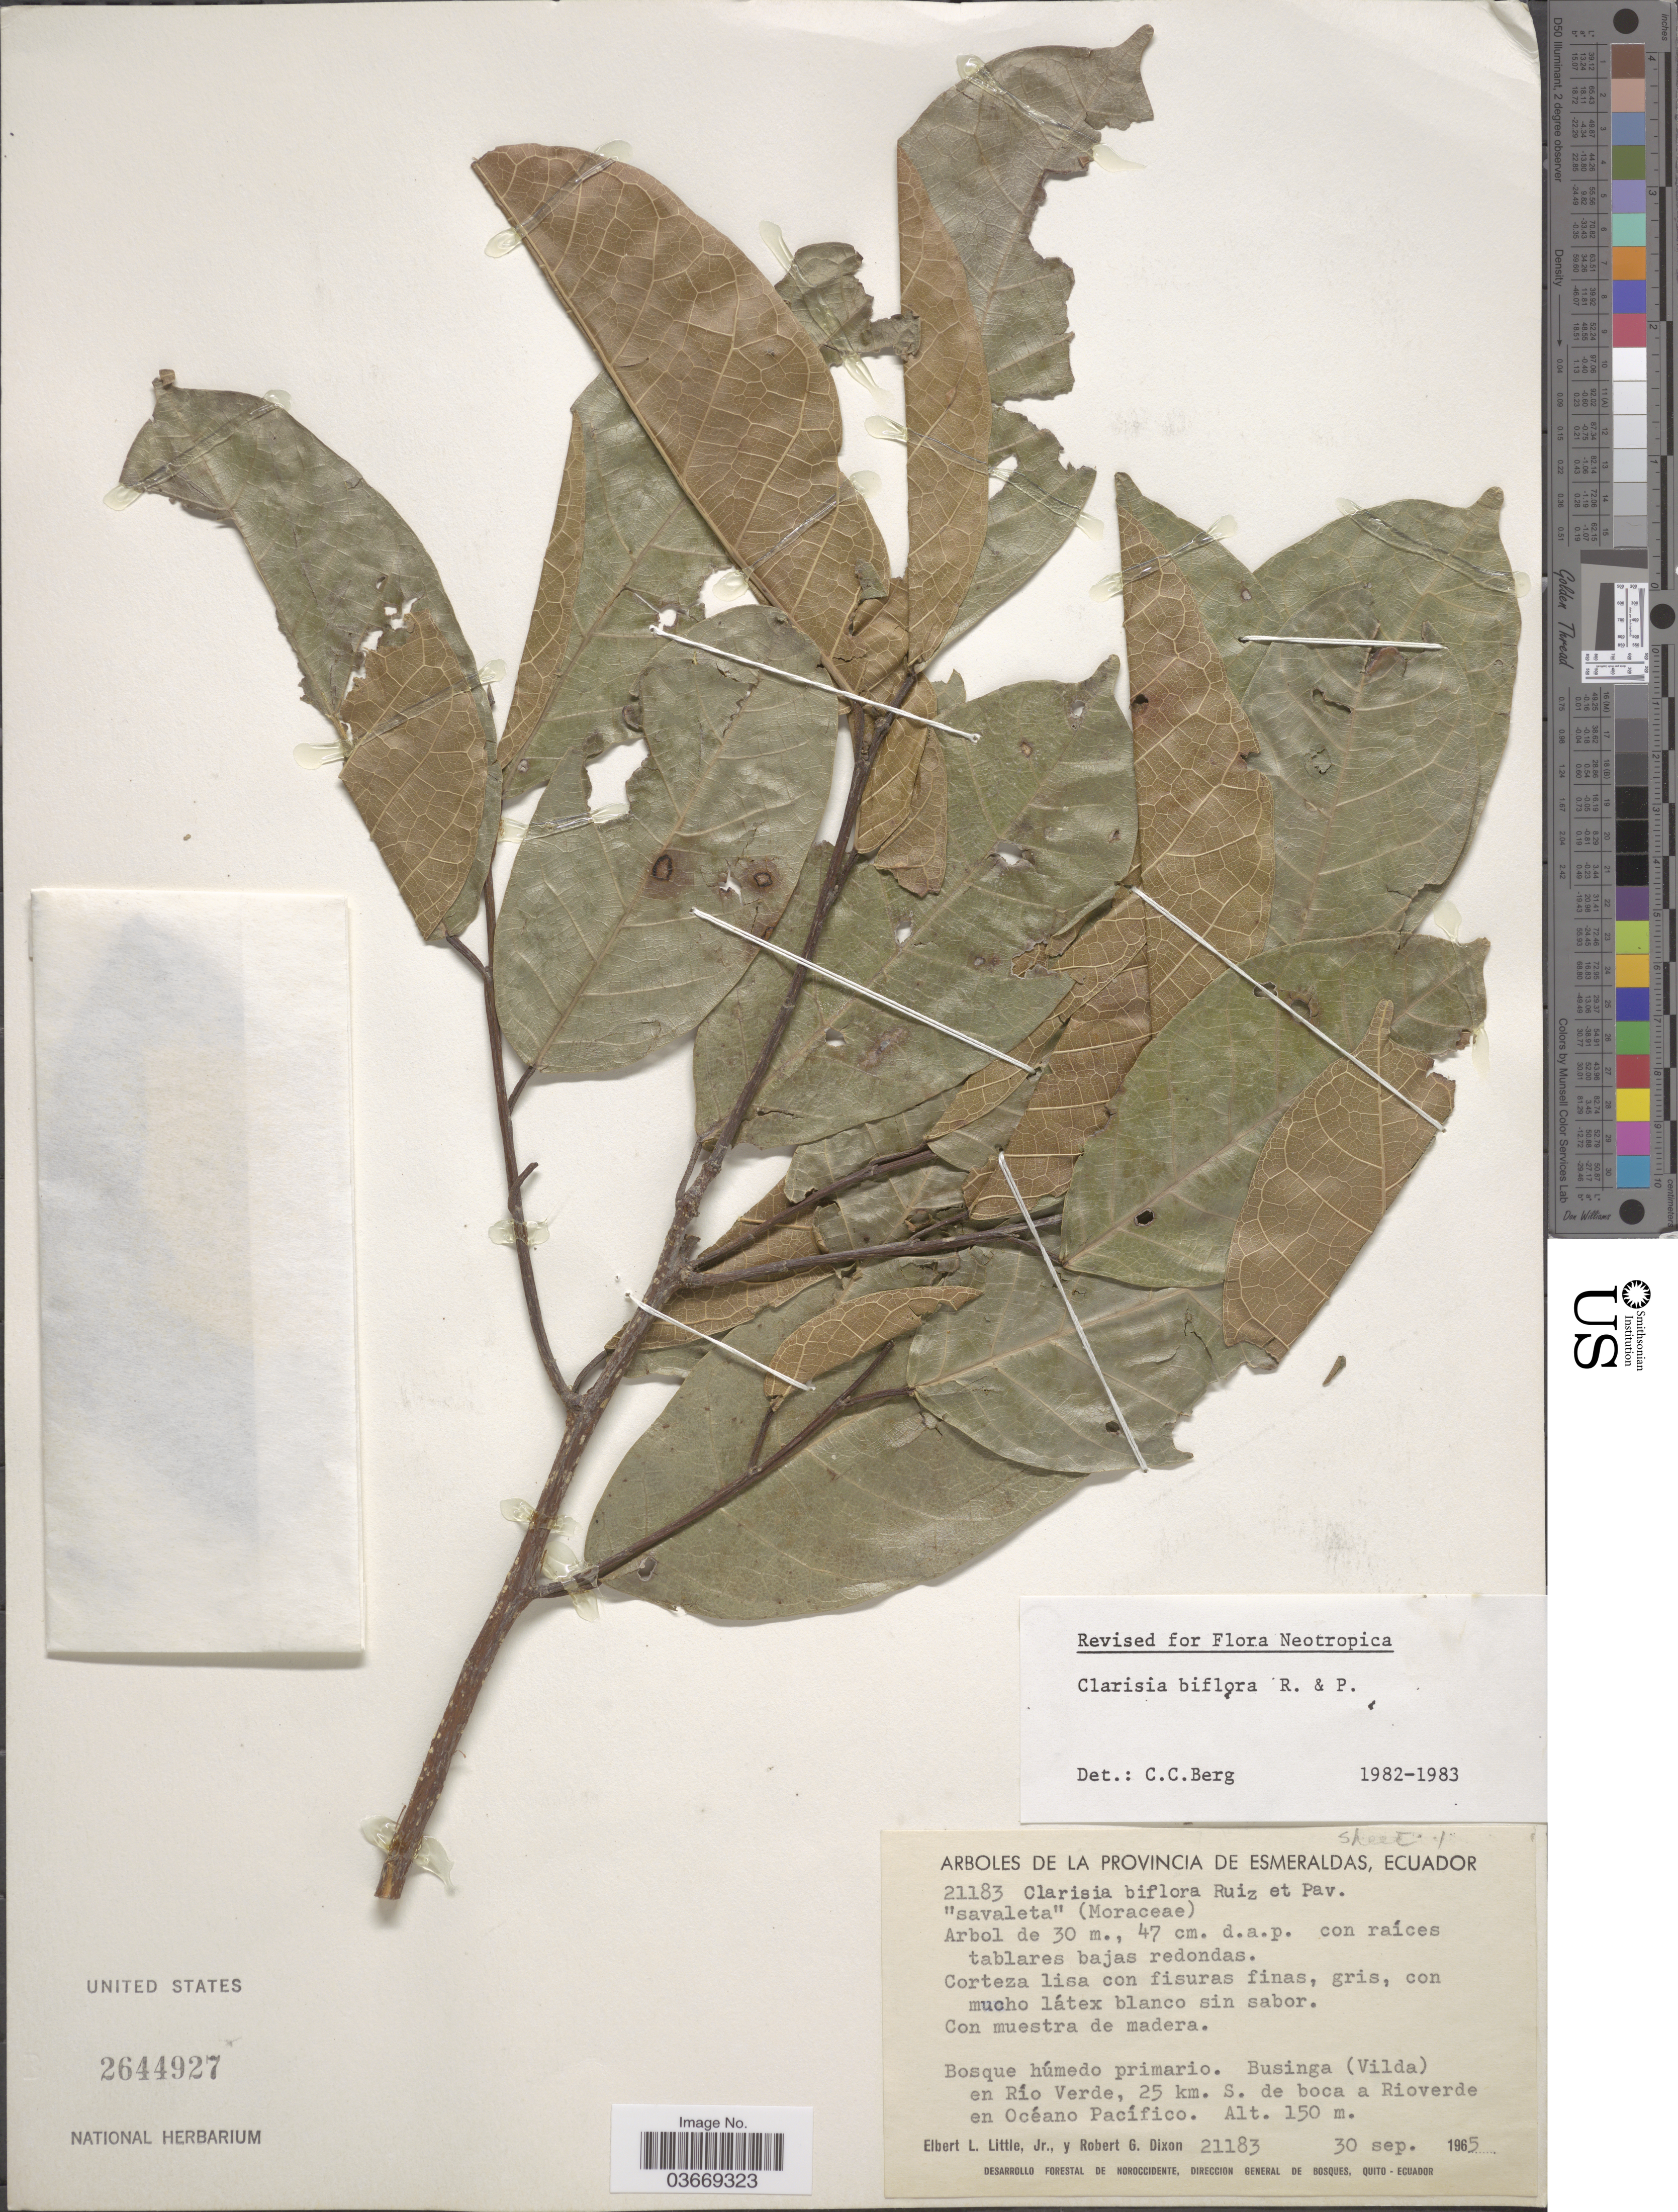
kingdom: Plantae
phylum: Tracheophyta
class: Magnoliopsida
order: Rosales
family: Moraceae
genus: Clarisia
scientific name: Clarisia biflora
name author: Ruiz & Pav.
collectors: E. L. Little & R. G. Dixon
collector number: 21183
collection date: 1965-09-30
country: Ecuador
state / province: Esmeraldas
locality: Businga (Vilda) en Río Verde, 25 km. S. de boca a Rioverde en Océano Pacífico.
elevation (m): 150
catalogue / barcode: US 2644927